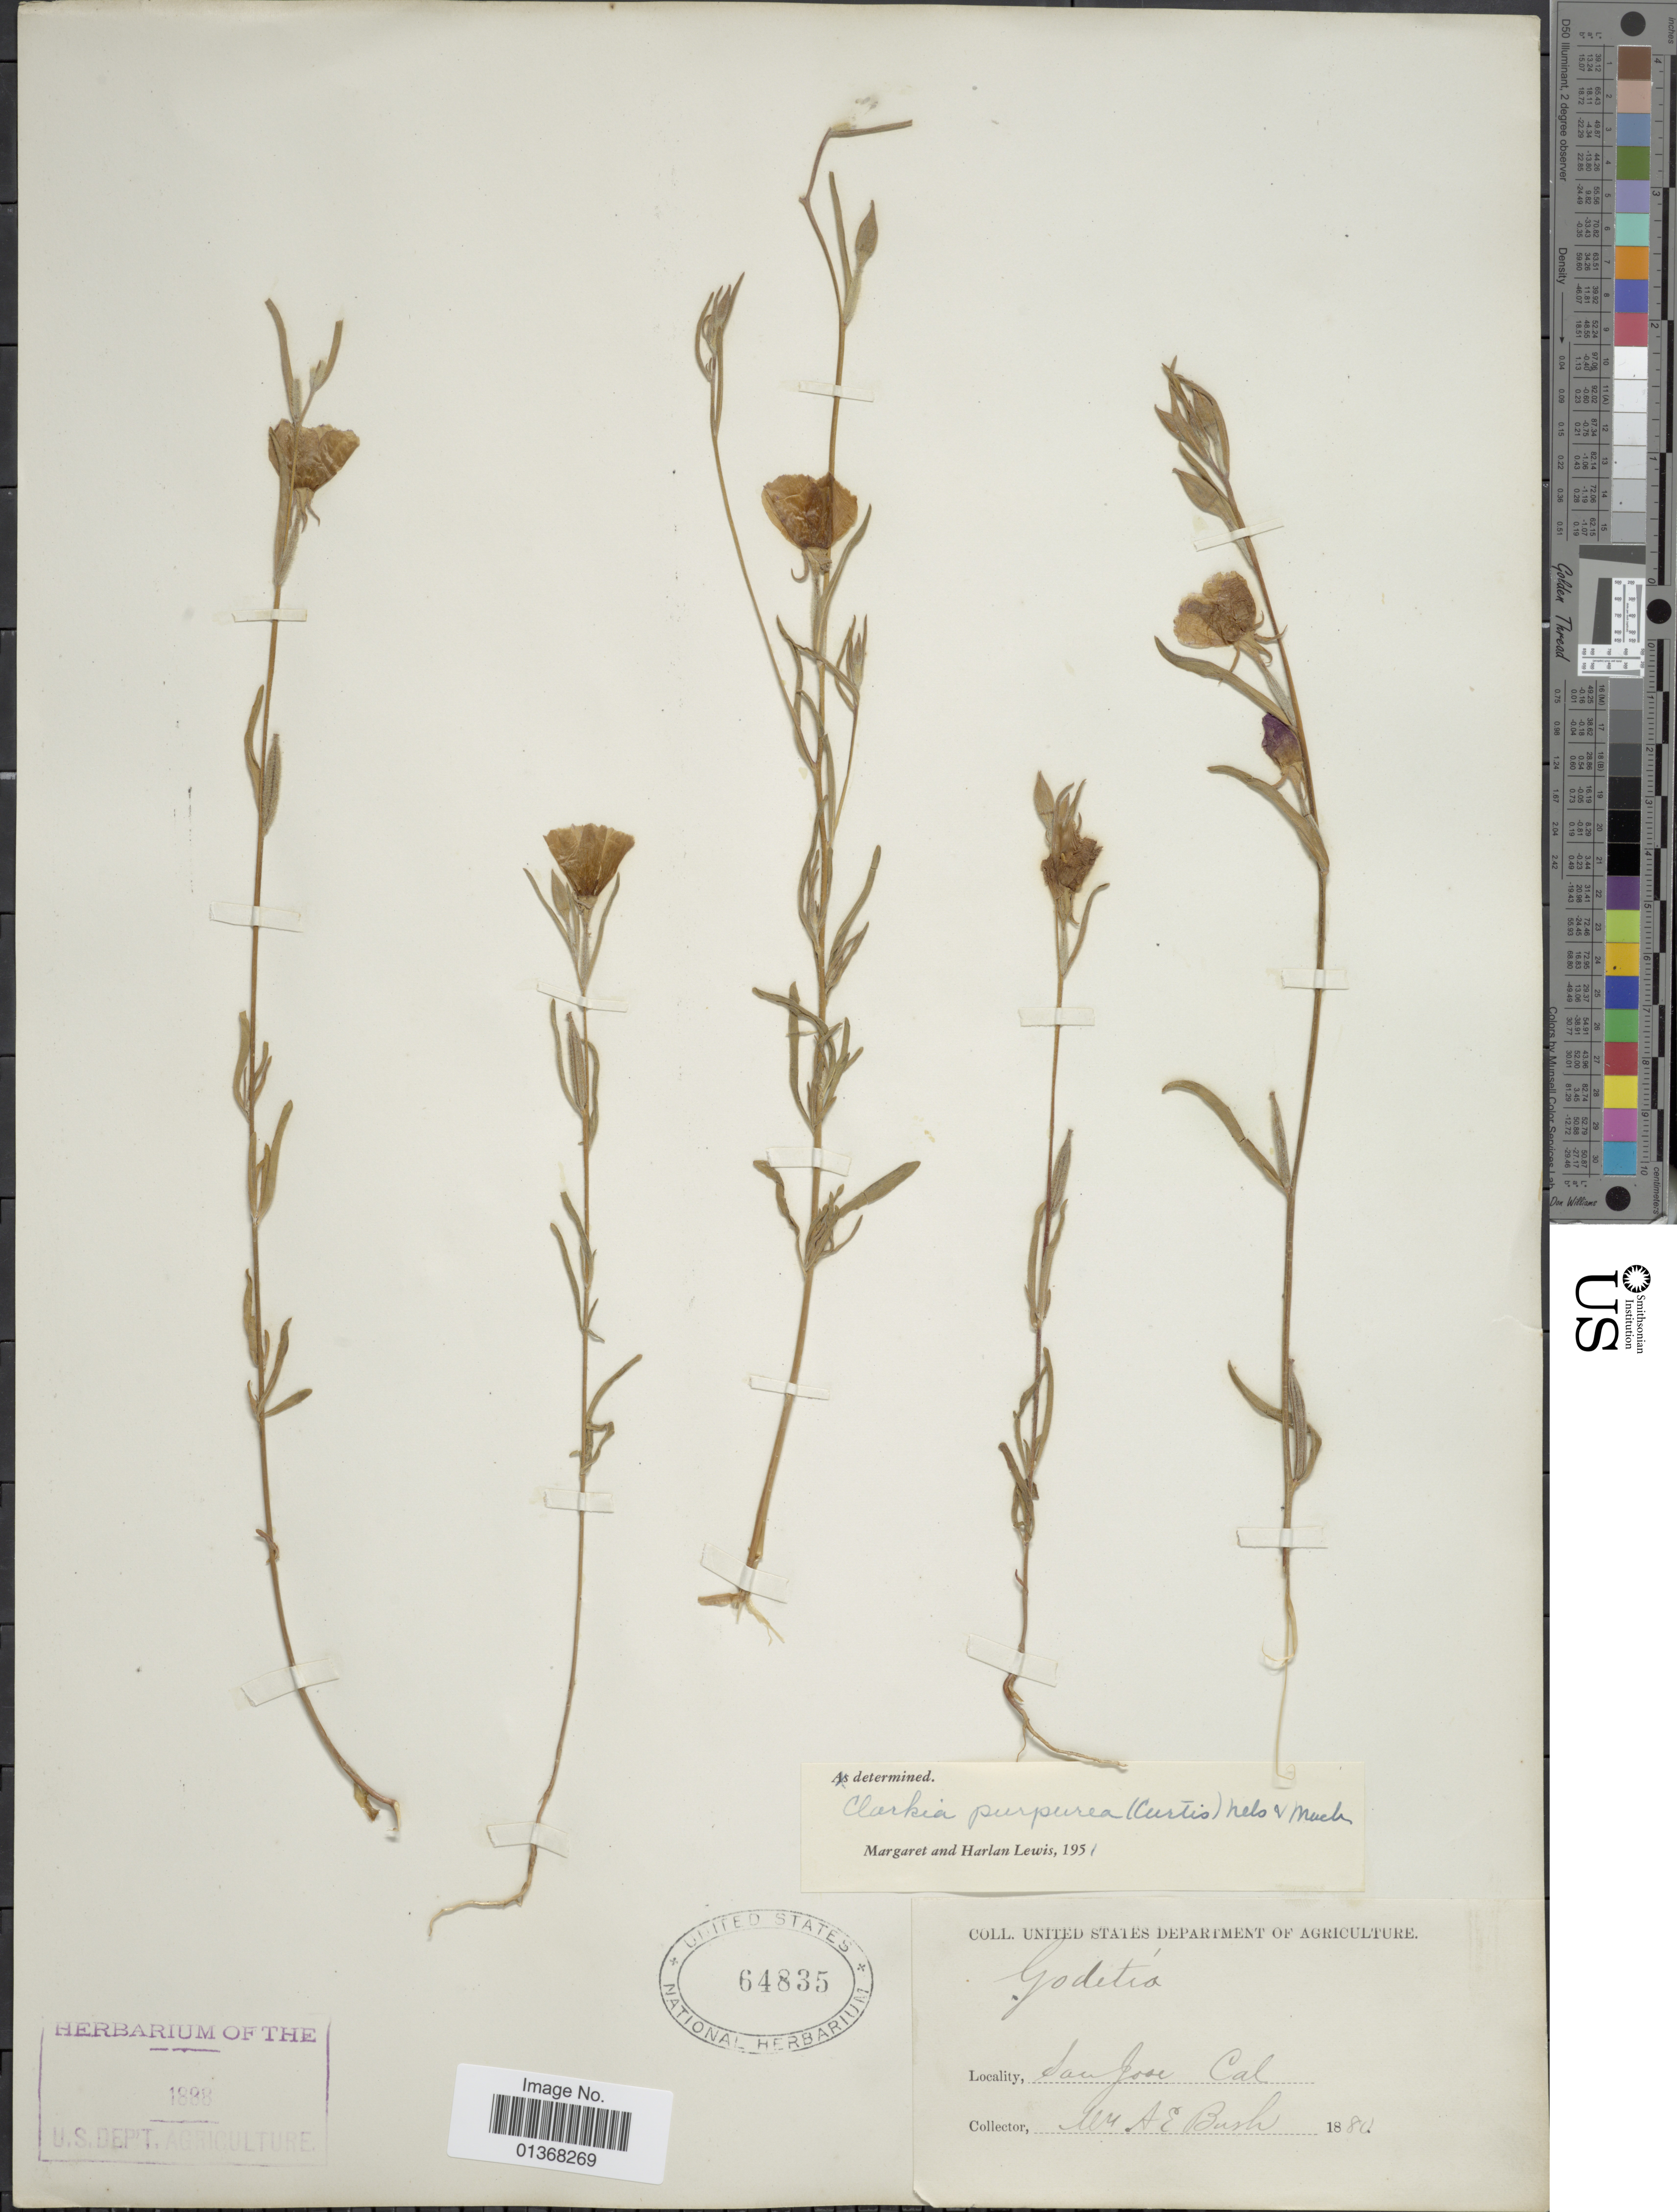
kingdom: Plantae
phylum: Tracheophyta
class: Magnoliopsida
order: Myrtales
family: Onagraceae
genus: Clarkia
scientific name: Clarkia purpurea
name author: (Curtis) A. Nelson & J.F. Macbr.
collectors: A. E. Bush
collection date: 1880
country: United States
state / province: California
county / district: Santa Clara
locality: San Jose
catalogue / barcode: US 64835